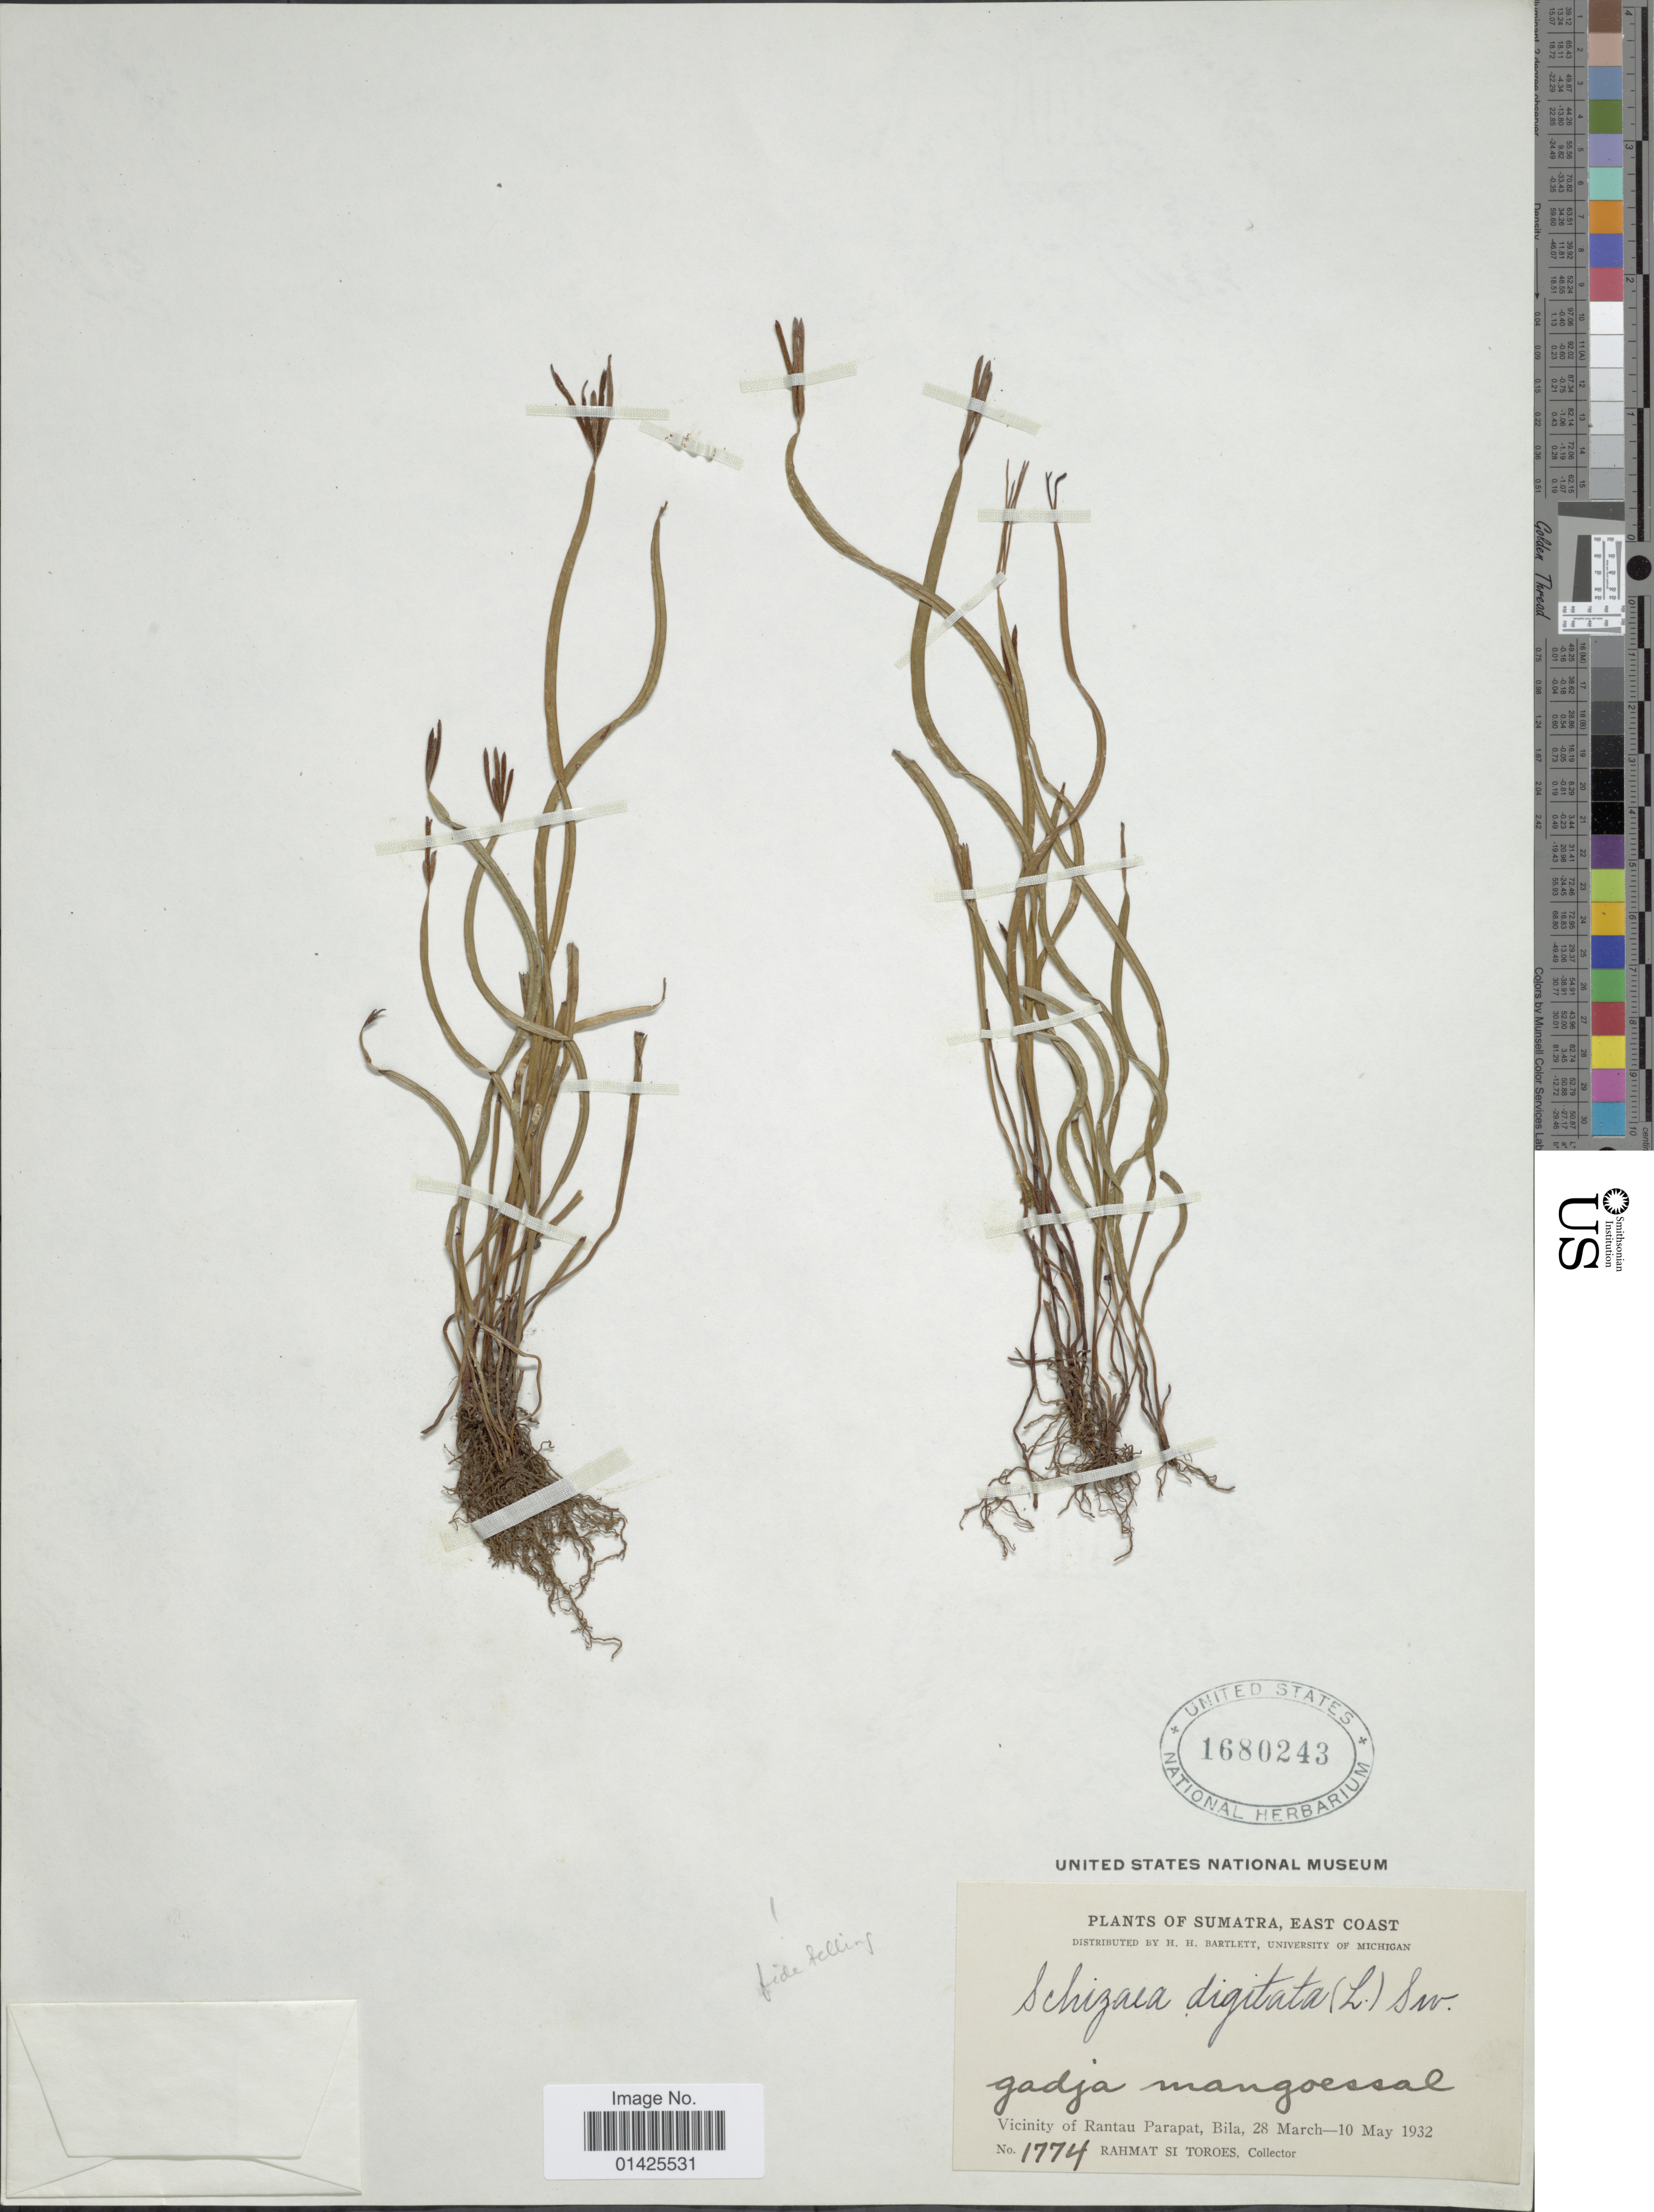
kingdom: Plantae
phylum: Tracheophyta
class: Polypodiopsida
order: Schizaeales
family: Schizaeaceae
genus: Actinostachys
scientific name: Actinostachys digitata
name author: (L.) Wall.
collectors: Rahmat Si Boeea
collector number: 1774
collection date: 1932-03-28/1932-05-10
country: Indonesia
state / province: Sumatra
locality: East Coast, Vicinity of Rantau Parapat, Bila.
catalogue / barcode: US 1680243